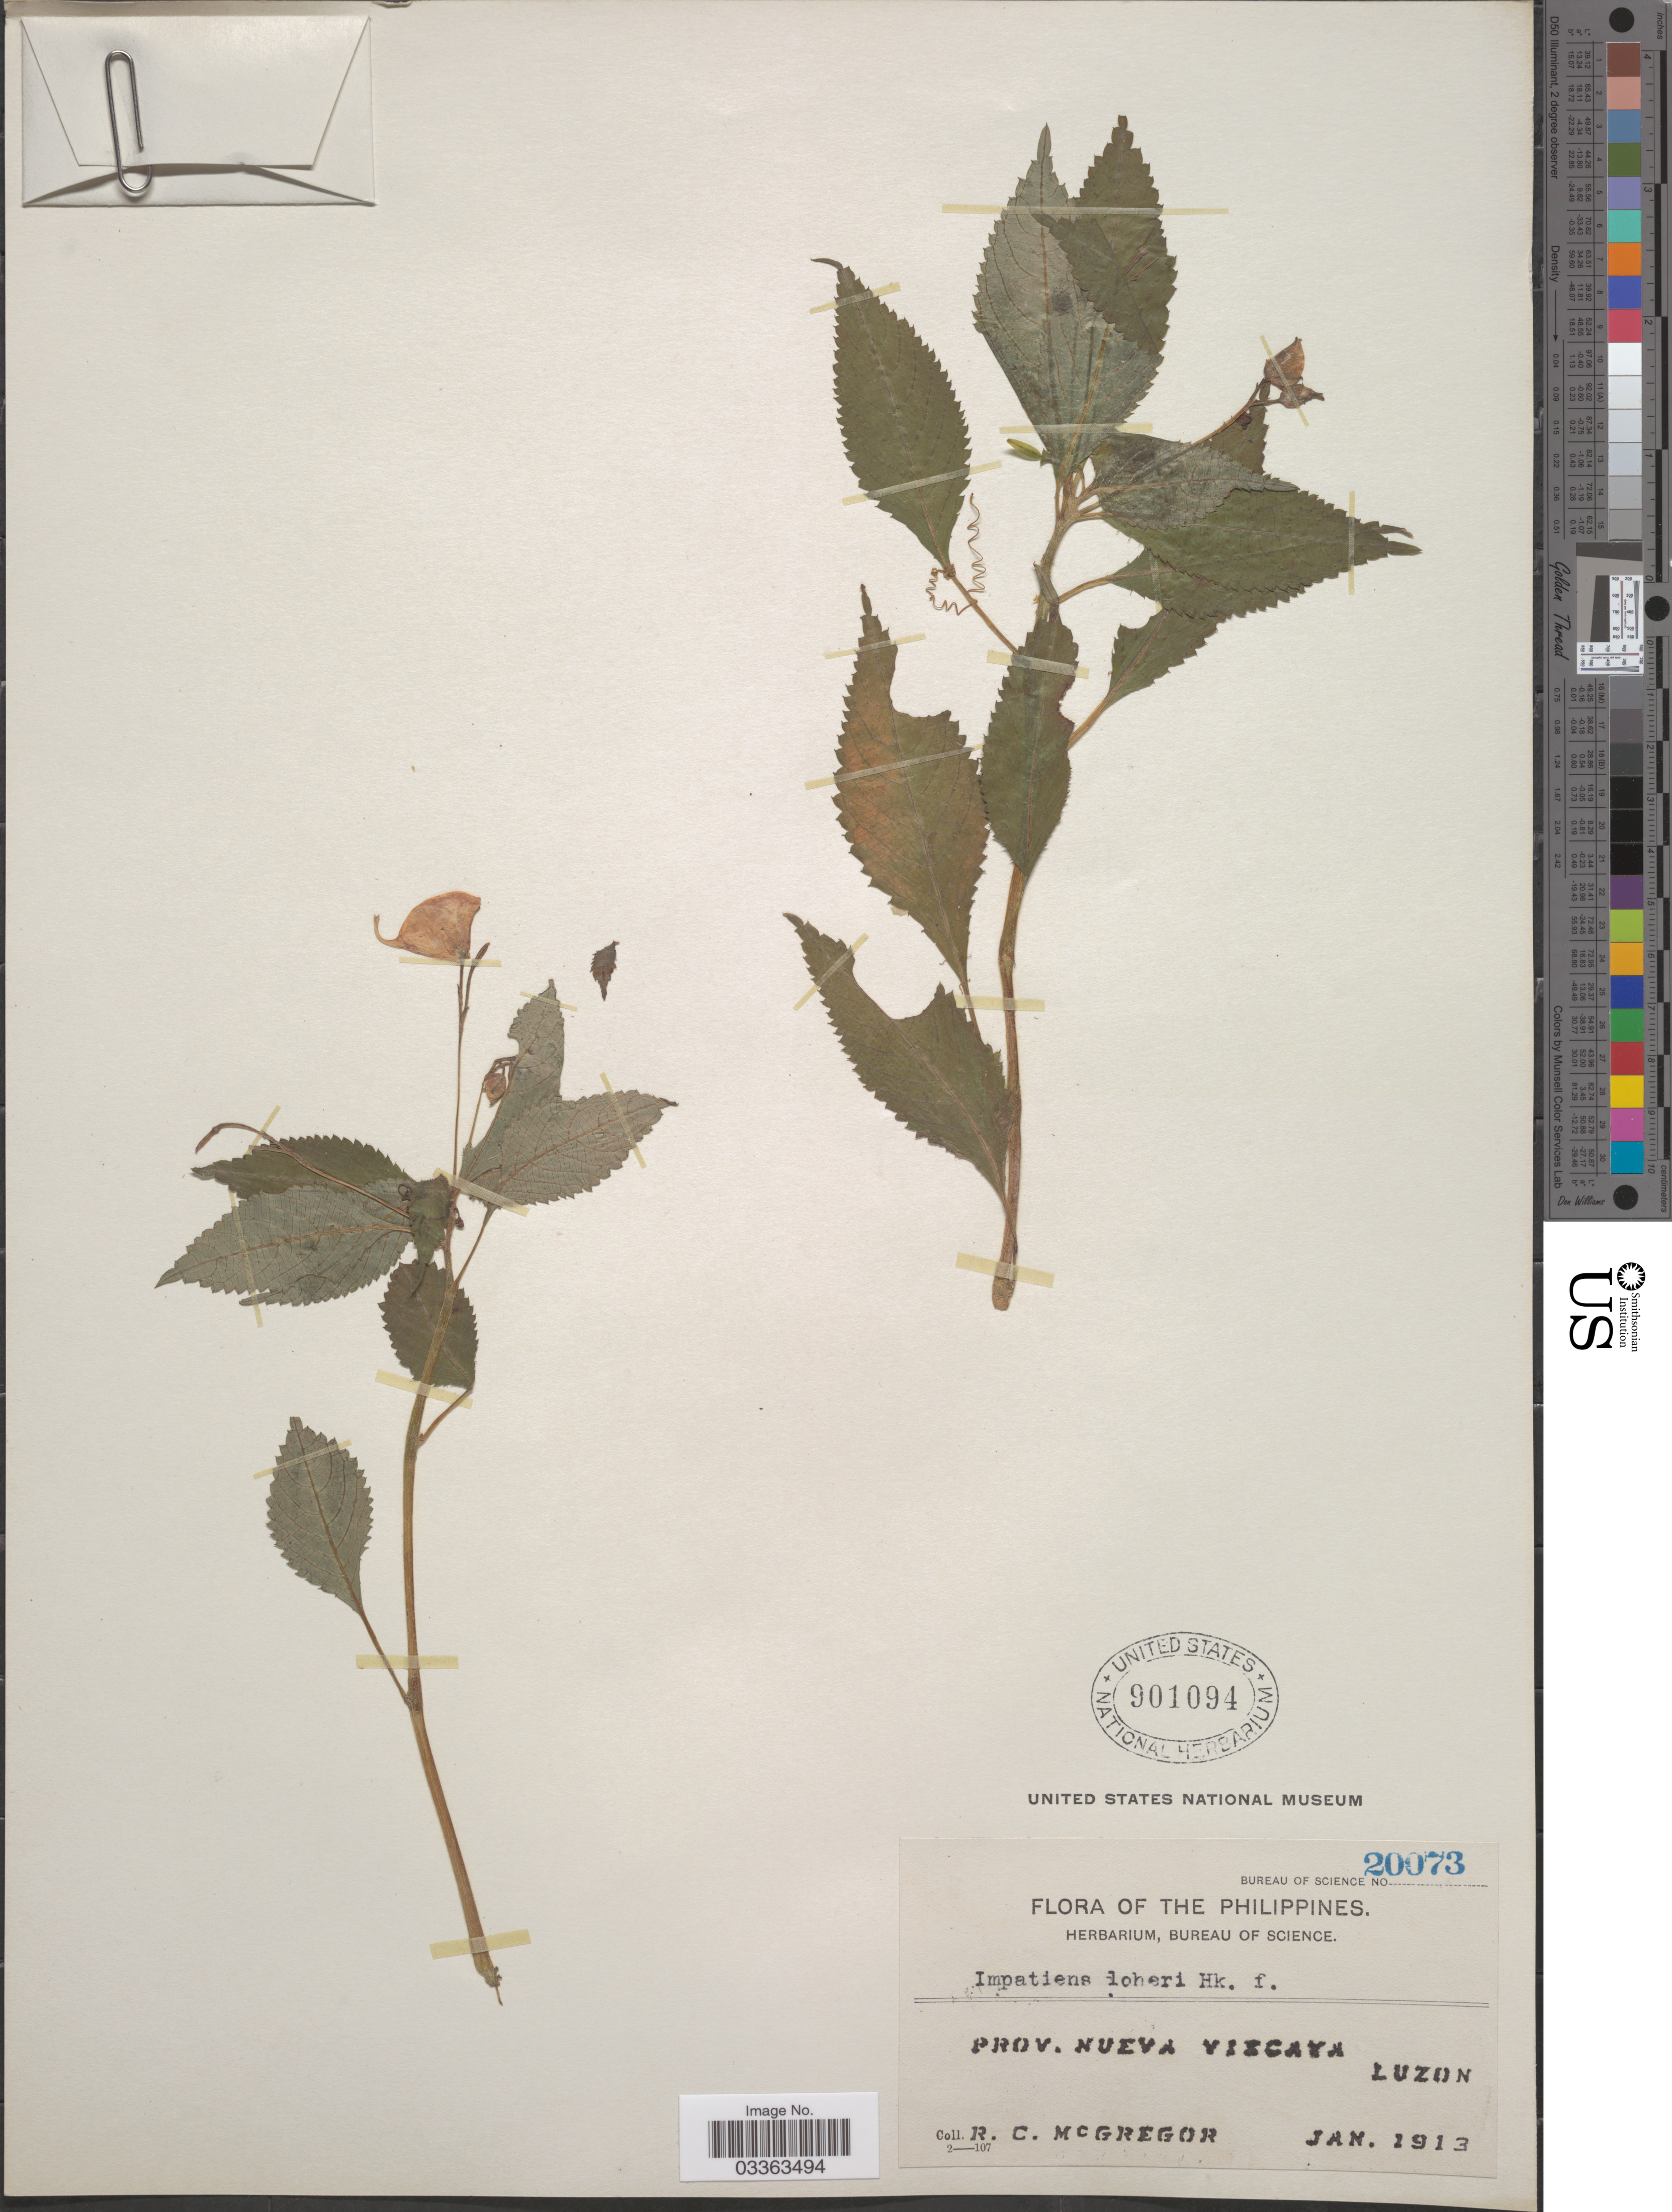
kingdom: Plantae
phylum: Tracheophyta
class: Magnoliopsida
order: Ericales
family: Balsaminaceae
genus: Impatiens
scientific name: Impatiens loheri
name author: Hook. f.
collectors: R. C. McGregor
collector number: Bureau of Science 20073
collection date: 1913-01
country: Philippines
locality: Prov. Nueva Viscaya, Luzon.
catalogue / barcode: US 901094